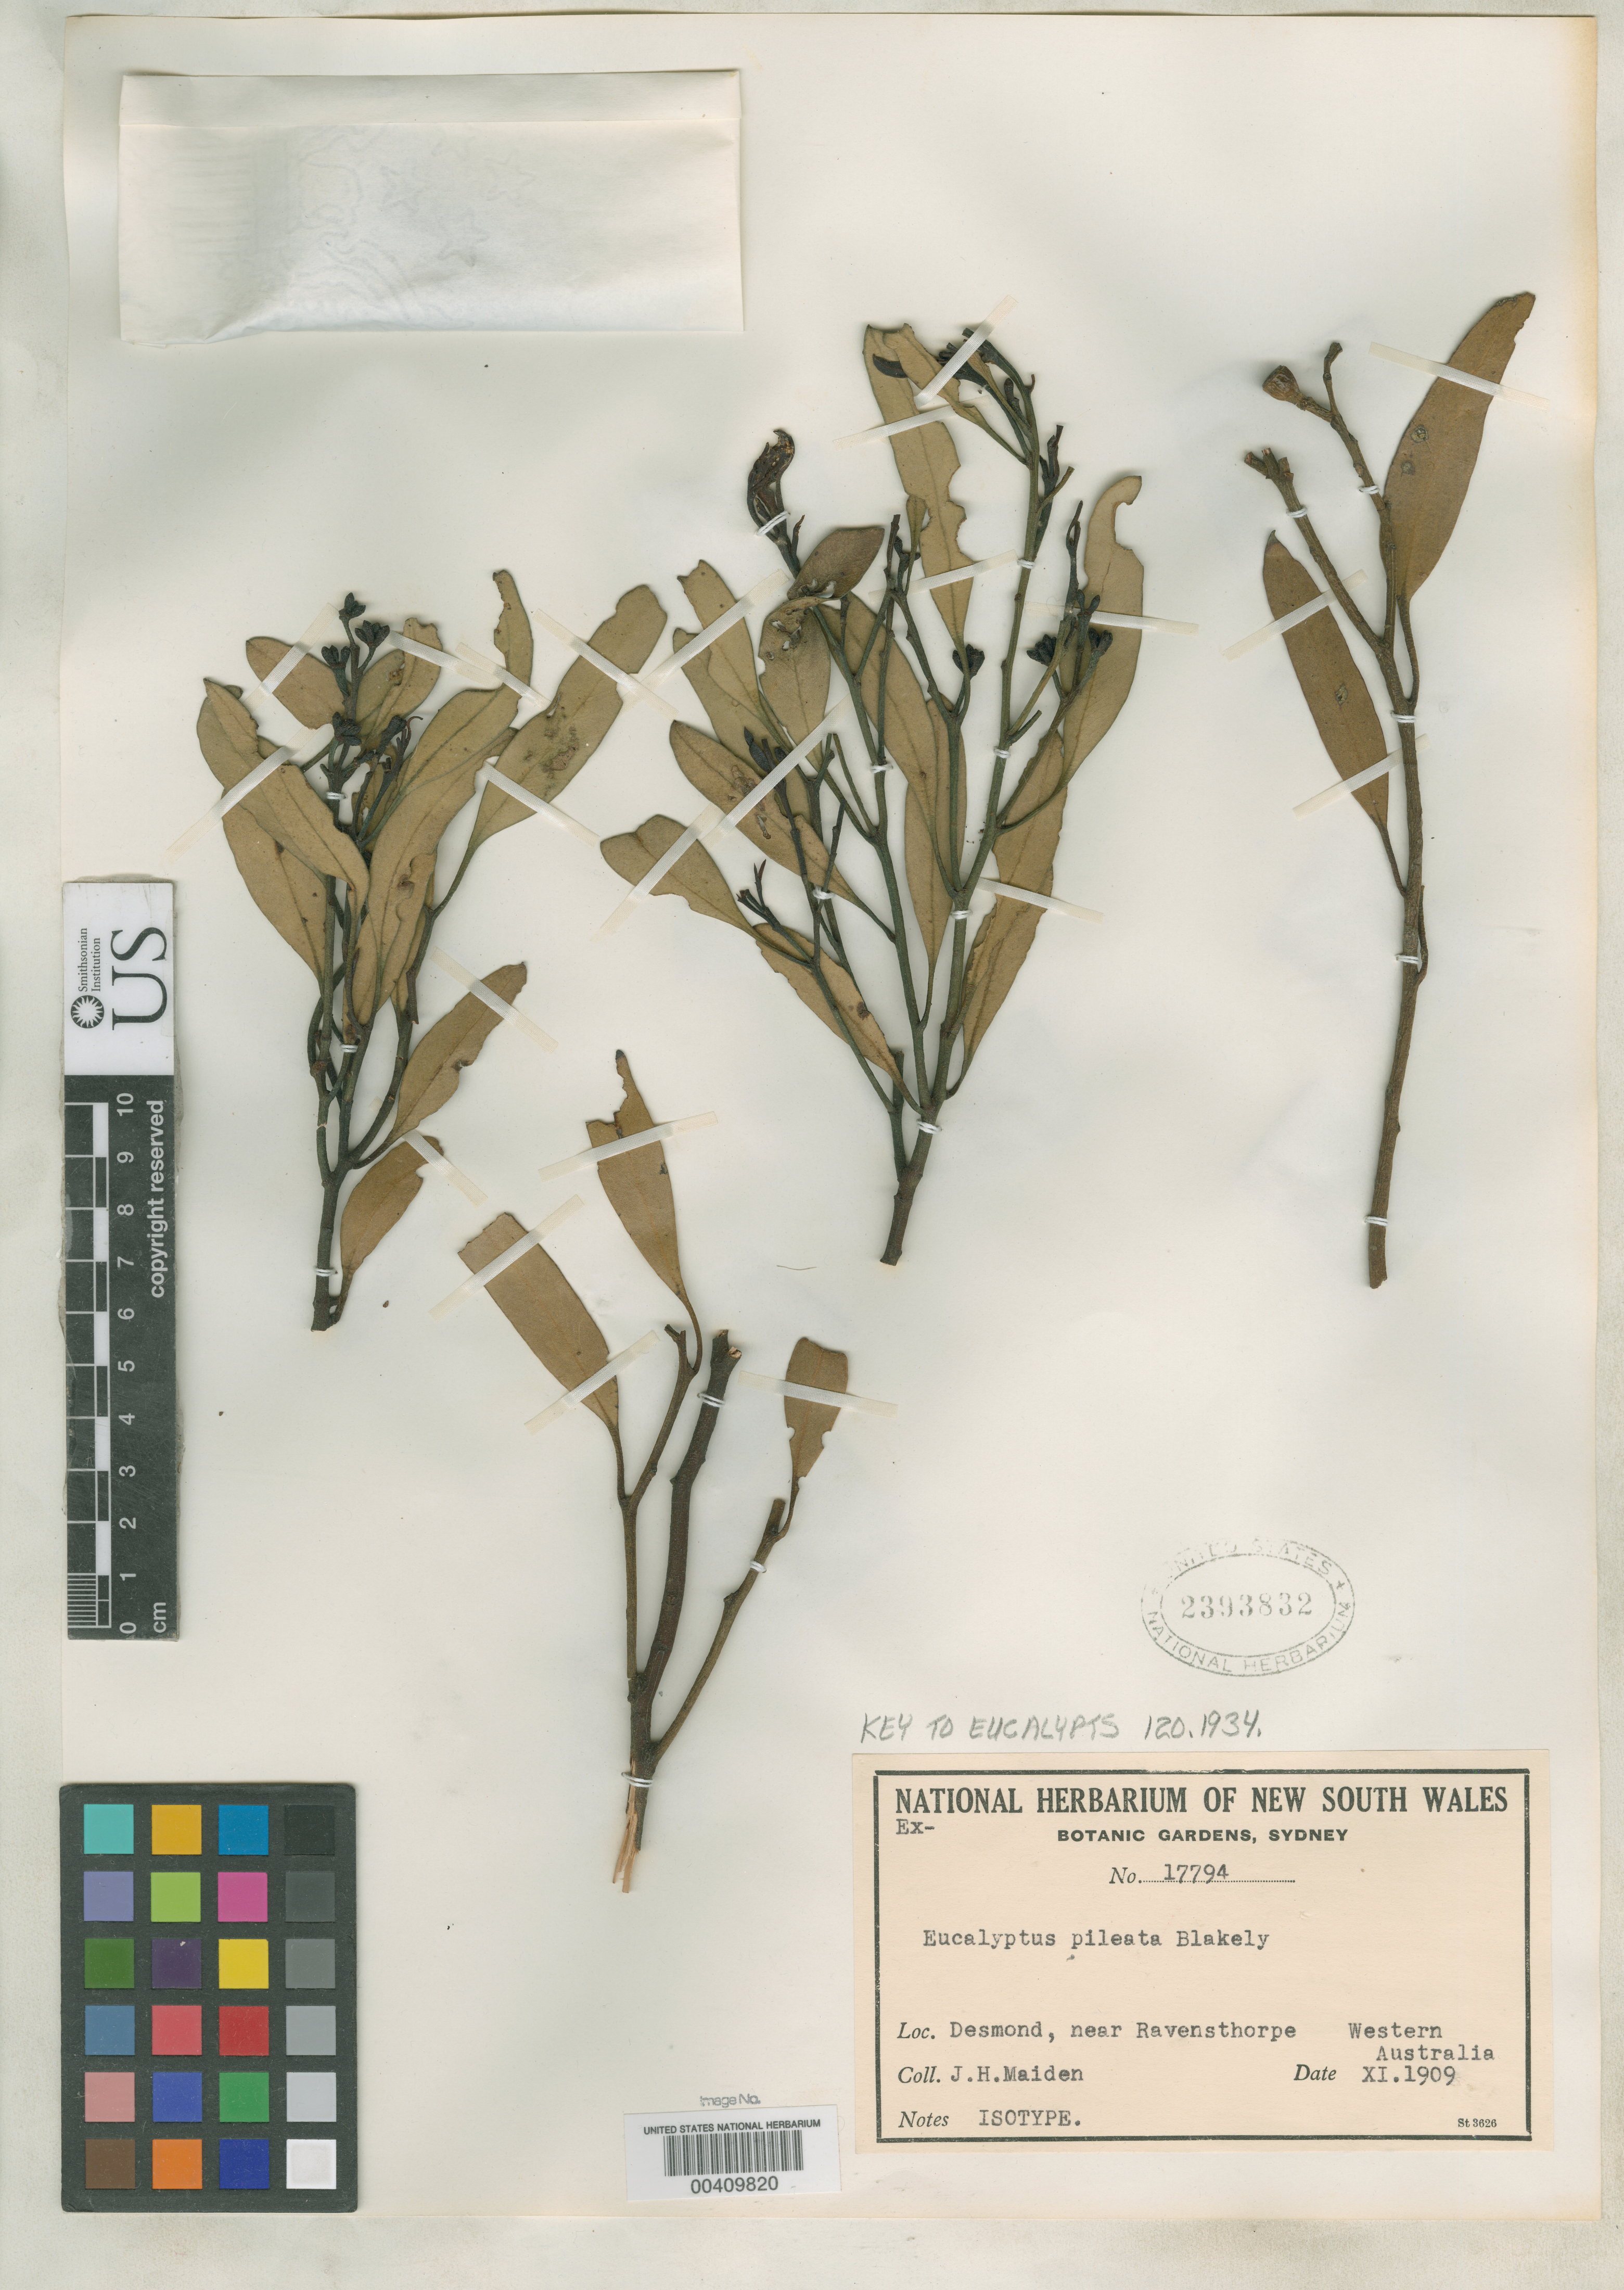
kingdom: Plantae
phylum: Tracheophyta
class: Magnoliopsida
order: Myrtales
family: Myrtaceae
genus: Eucalyptus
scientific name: Eucalyptus pileata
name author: Blakely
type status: Isotype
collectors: J. Maiden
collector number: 17794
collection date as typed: Nov 1909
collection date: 1909-11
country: Australia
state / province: Western Australia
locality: Desmond, near Ravensthorpe.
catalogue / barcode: US 2393832